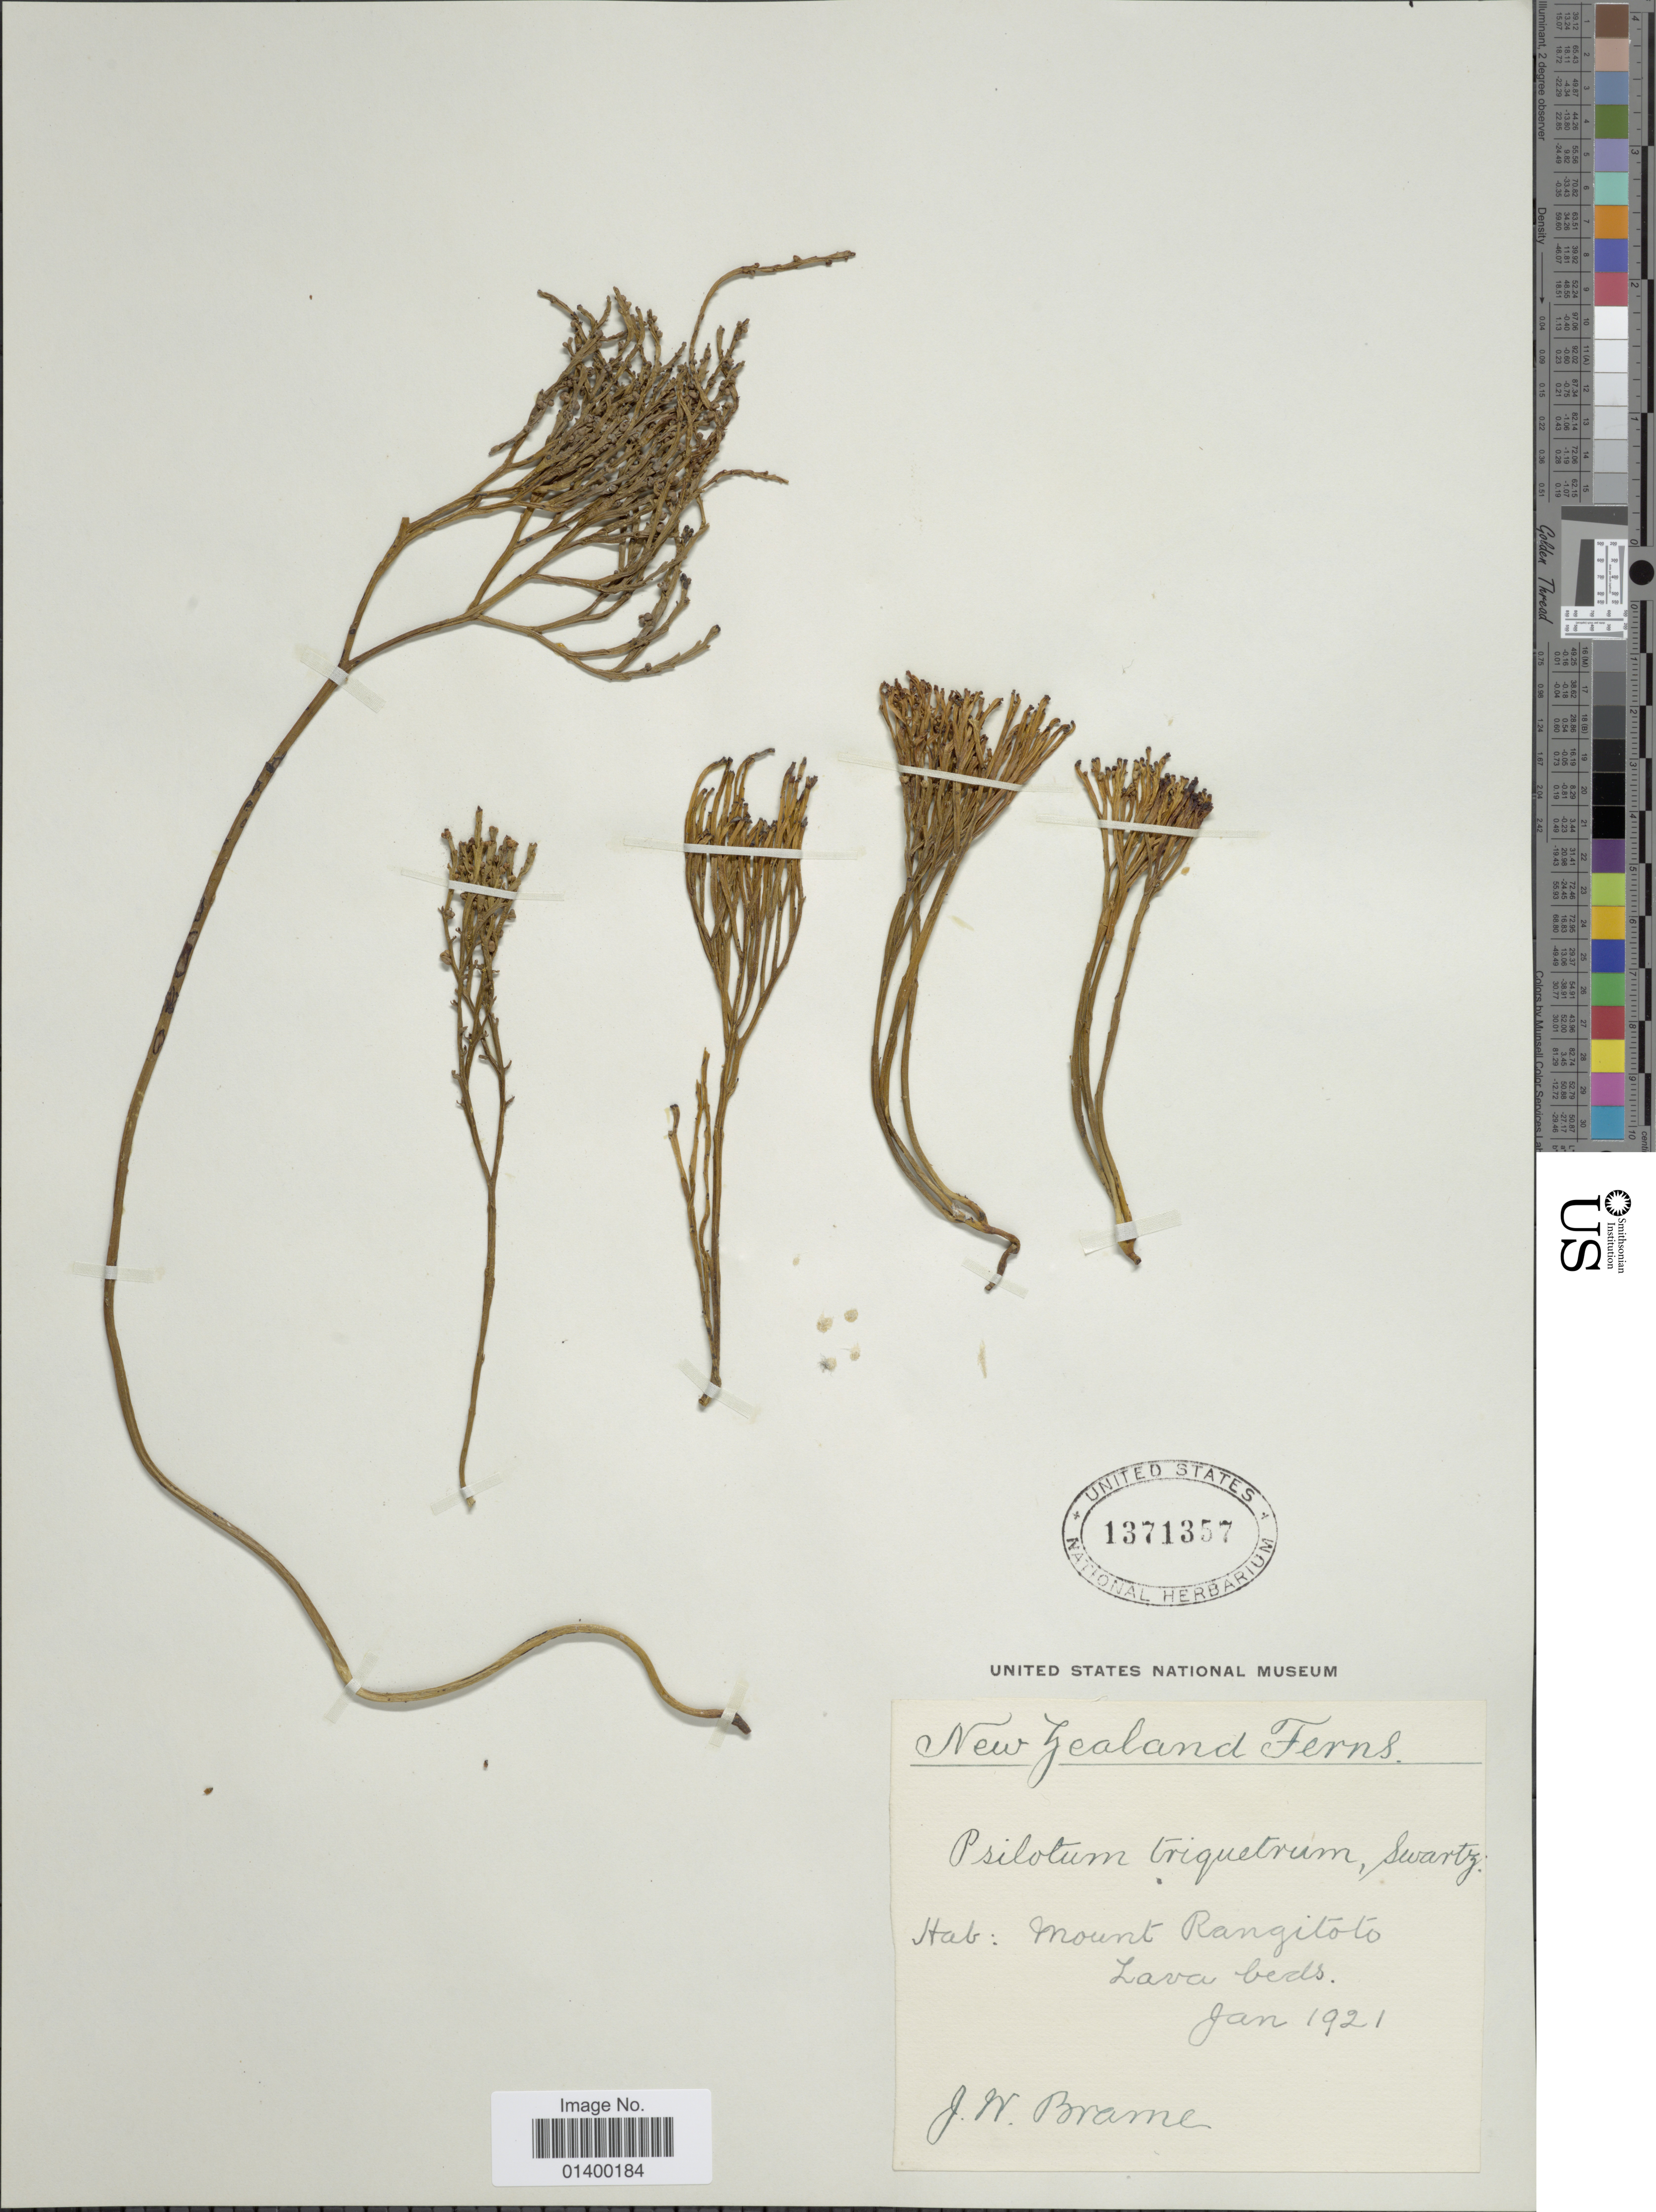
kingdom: Plantae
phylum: Tracheophyta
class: Polypodiopsida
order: Psilotales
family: Psilotaceae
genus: Psilotum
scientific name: Psilotum nudum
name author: (L.) P. Beauv.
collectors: J. Brame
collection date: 1921-01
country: New Zealand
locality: Mount Rangitoto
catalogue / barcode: US 1371357